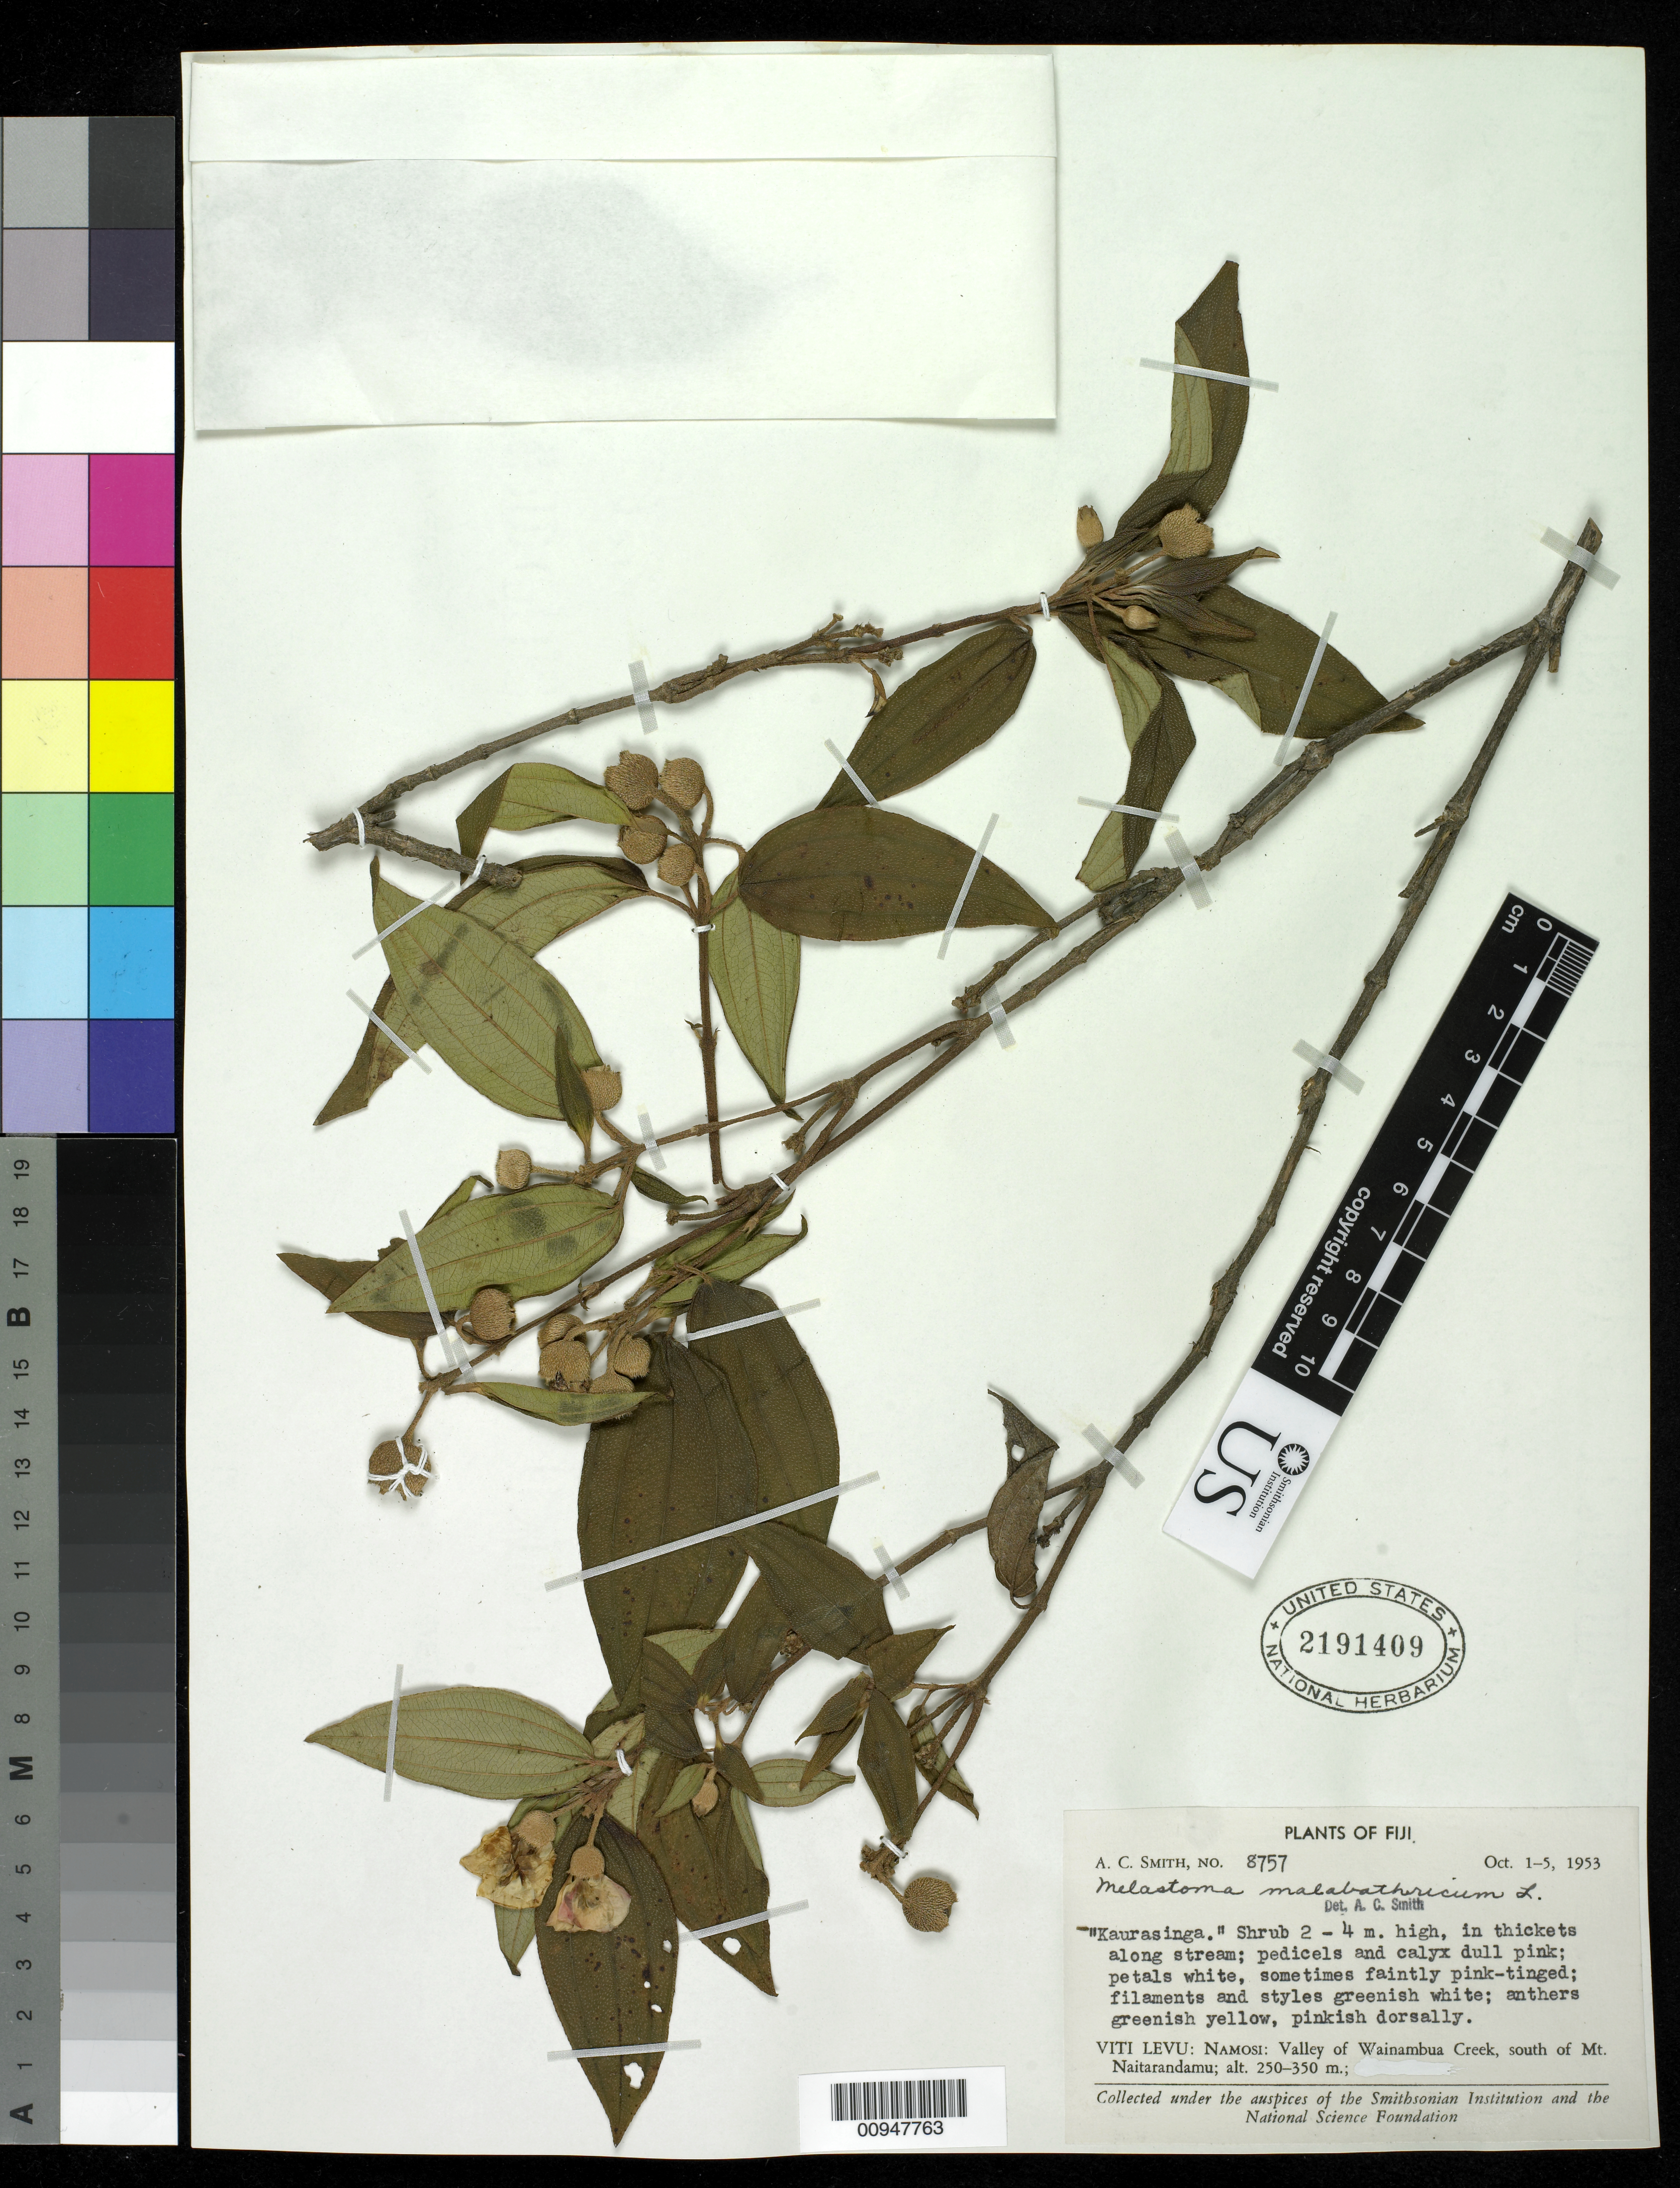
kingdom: Plantae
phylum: Tracheophyta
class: Magnoliopsida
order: Myrtales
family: Melastomataceae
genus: Melastoma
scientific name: Melastoma malabathricum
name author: L.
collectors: C. A. Smith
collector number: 8757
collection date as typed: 05 Sep 1953 to 01 Oct 1953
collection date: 1953-09-05/1953-10-01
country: Fiji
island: Viti Levu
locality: Viti Levu: Namosi: Valley of Wainambua Creek, south of Mt. Naitarandamu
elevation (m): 250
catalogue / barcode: US 2191409